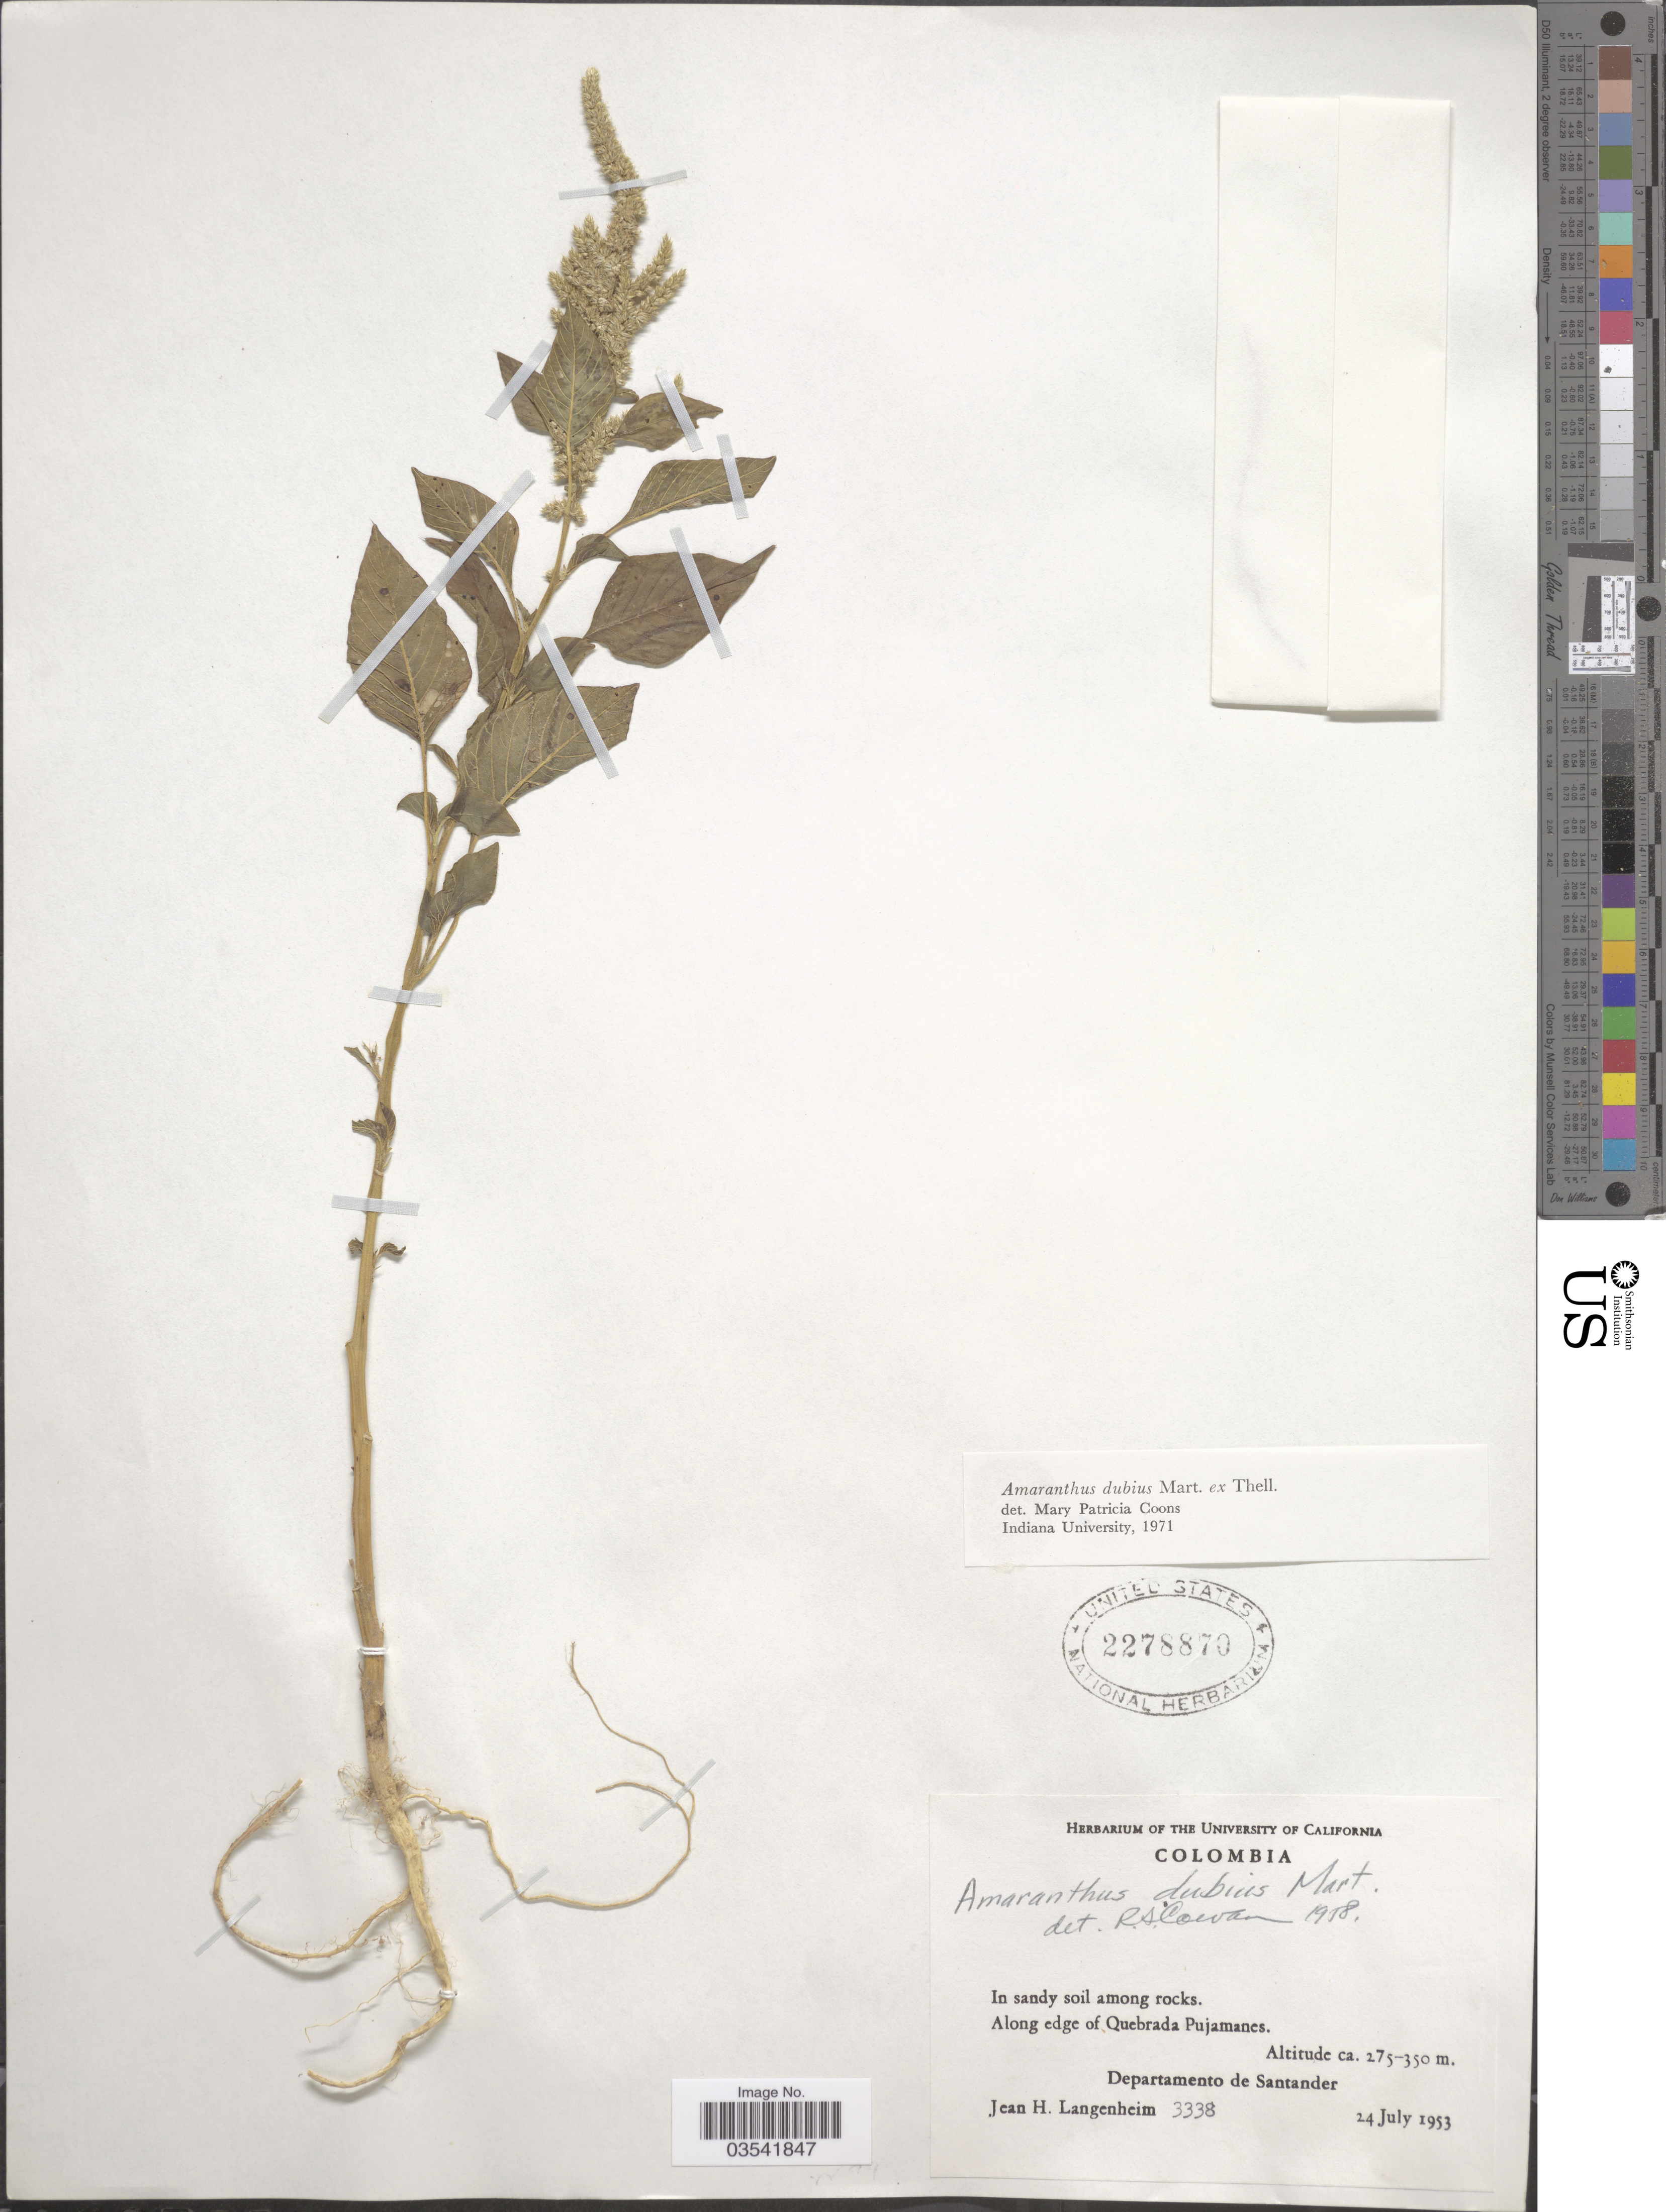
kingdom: Plantae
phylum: Tracheophyta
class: Magnoliopsida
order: Caryophyllales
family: Amaranthaceae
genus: Amaranthus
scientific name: Amaranthus dubius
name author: Mart. ex Thell.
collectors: J. H. Langenheim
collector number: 3338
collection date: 1953-07-24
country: Colombia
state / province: Santander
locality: Along edge of Quebrada Pujamanes. Departamento de Santander.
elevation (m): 275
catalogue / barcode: US 2278870